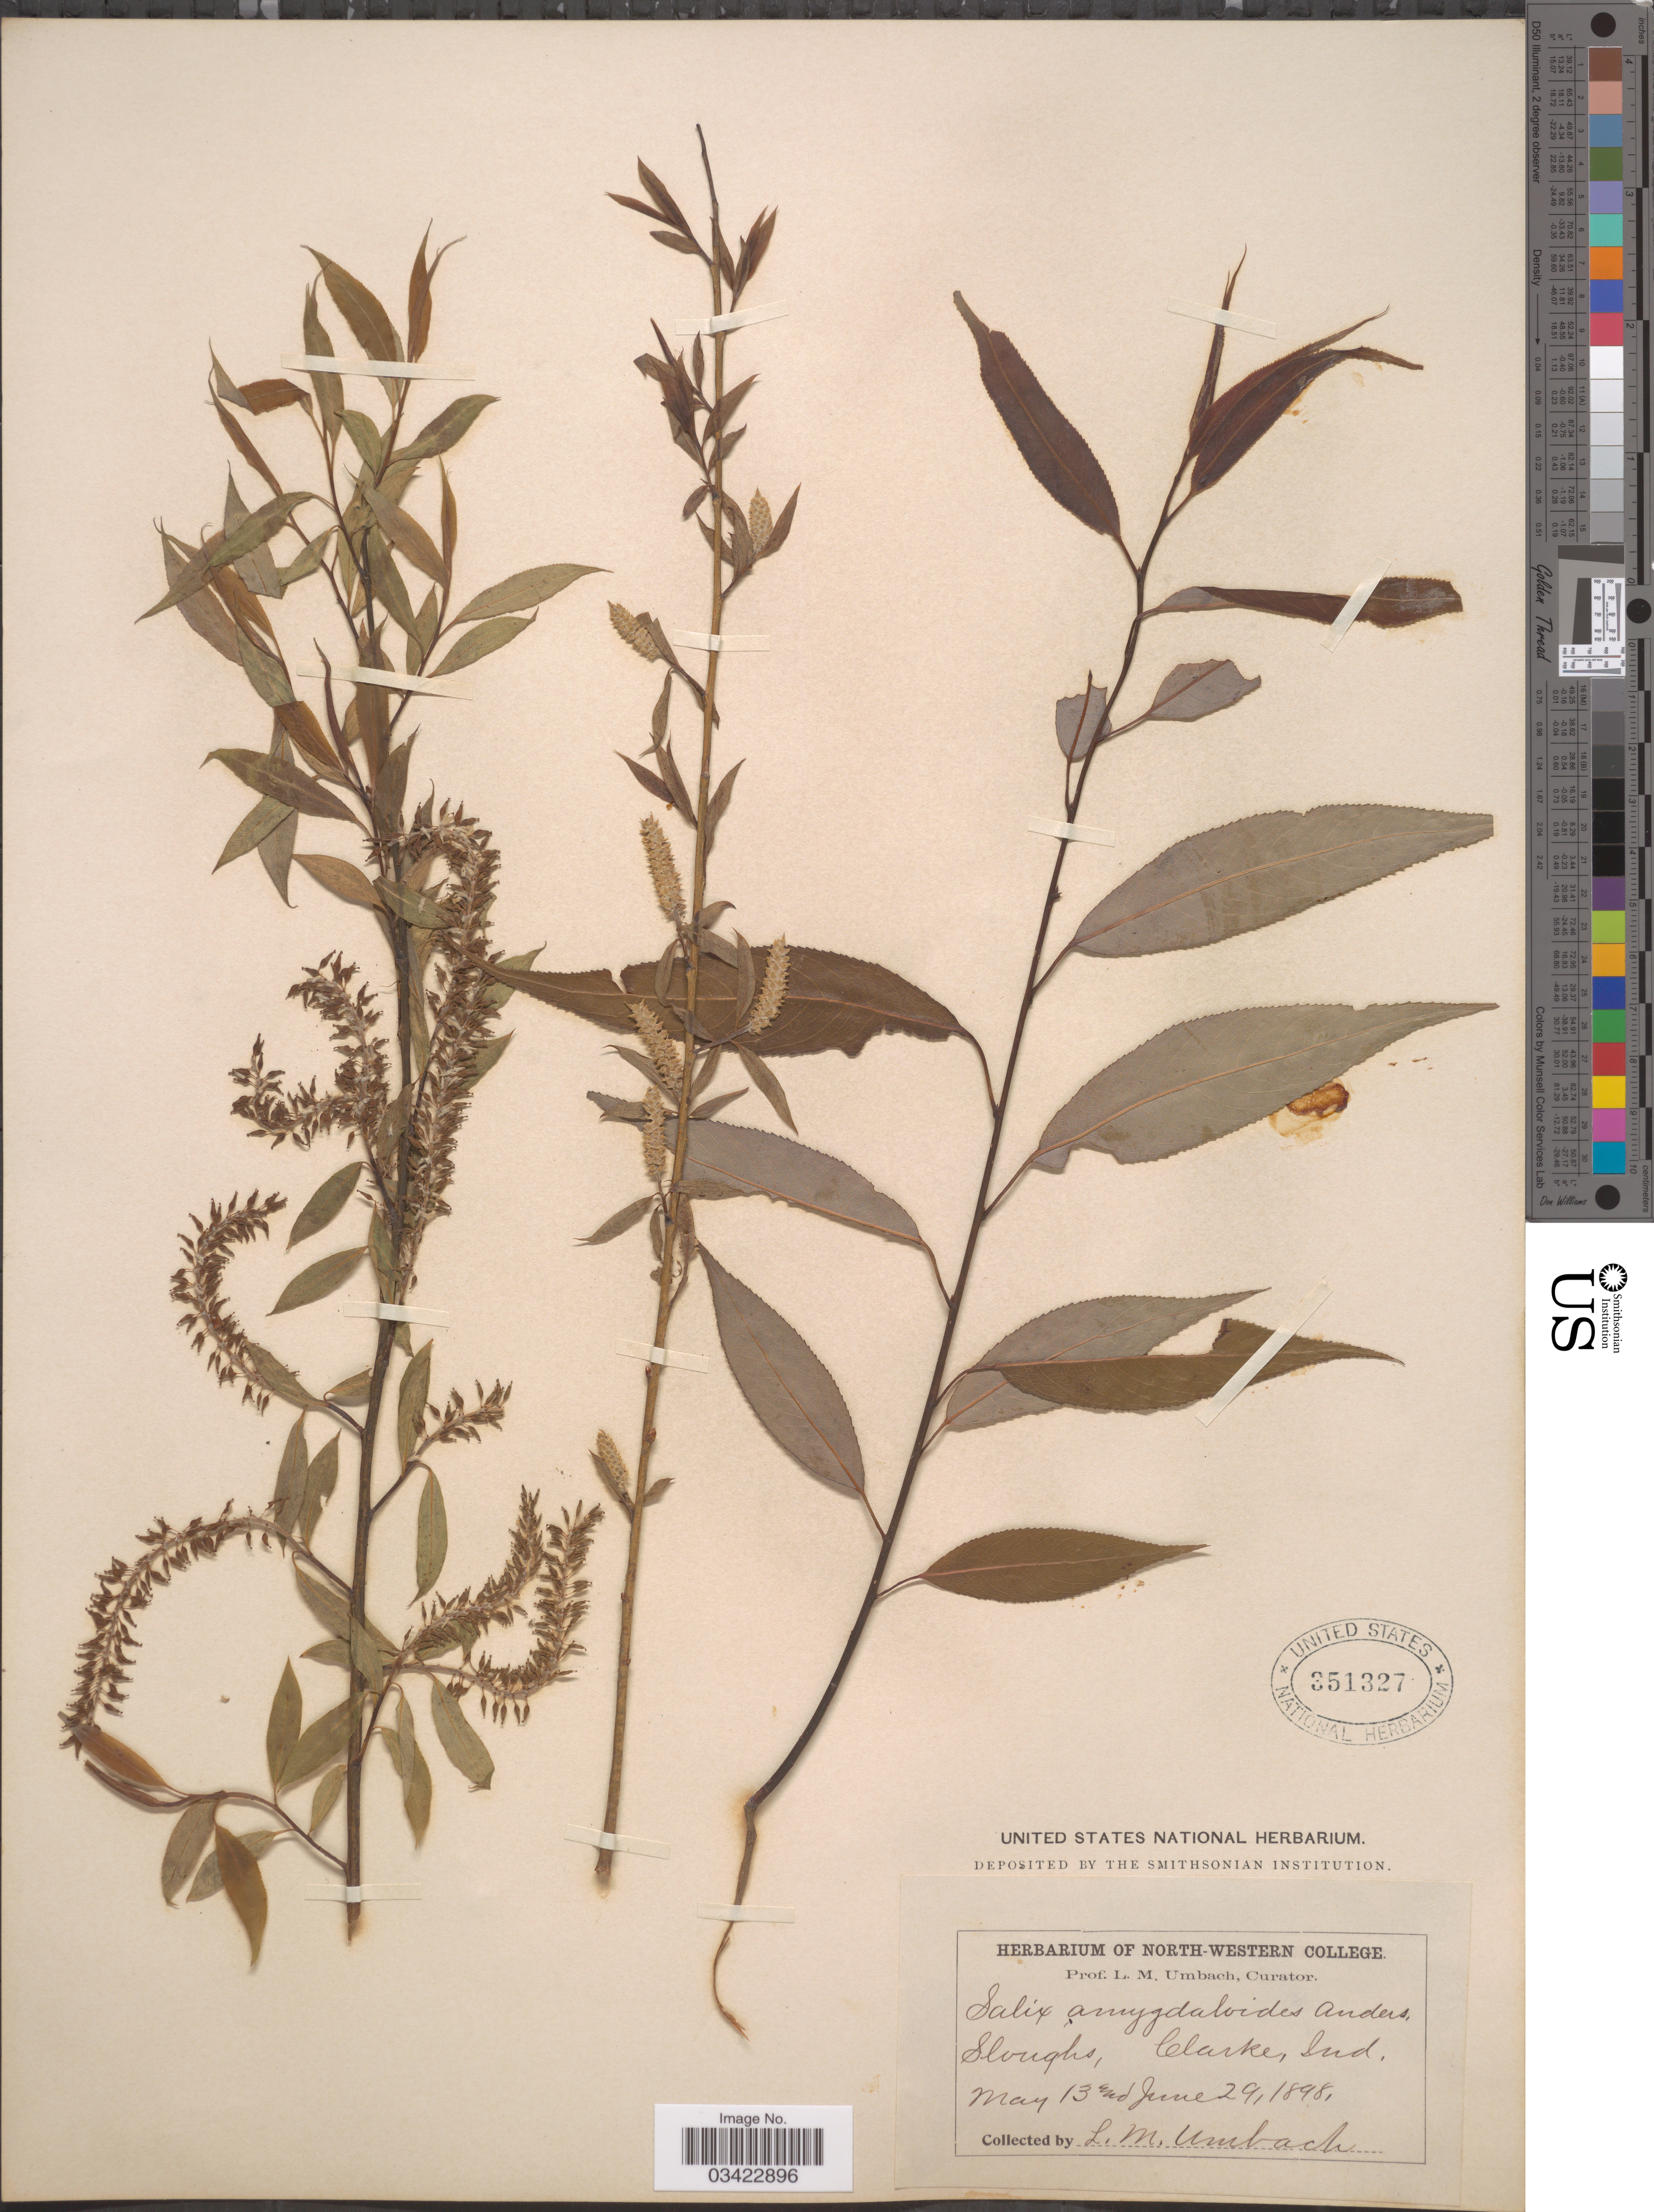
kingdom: Plantae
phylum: Tracheophyta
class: Magnoliopsida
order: Malpighiales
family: Salicaceae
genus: Salix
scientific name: Salix amygdaloides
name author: Andersson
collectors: L. M. Umbach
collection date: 1898-05-13/1898-06-29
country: United States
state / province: Indiana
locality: Sloughs, Clarke.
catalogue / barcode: US 351327